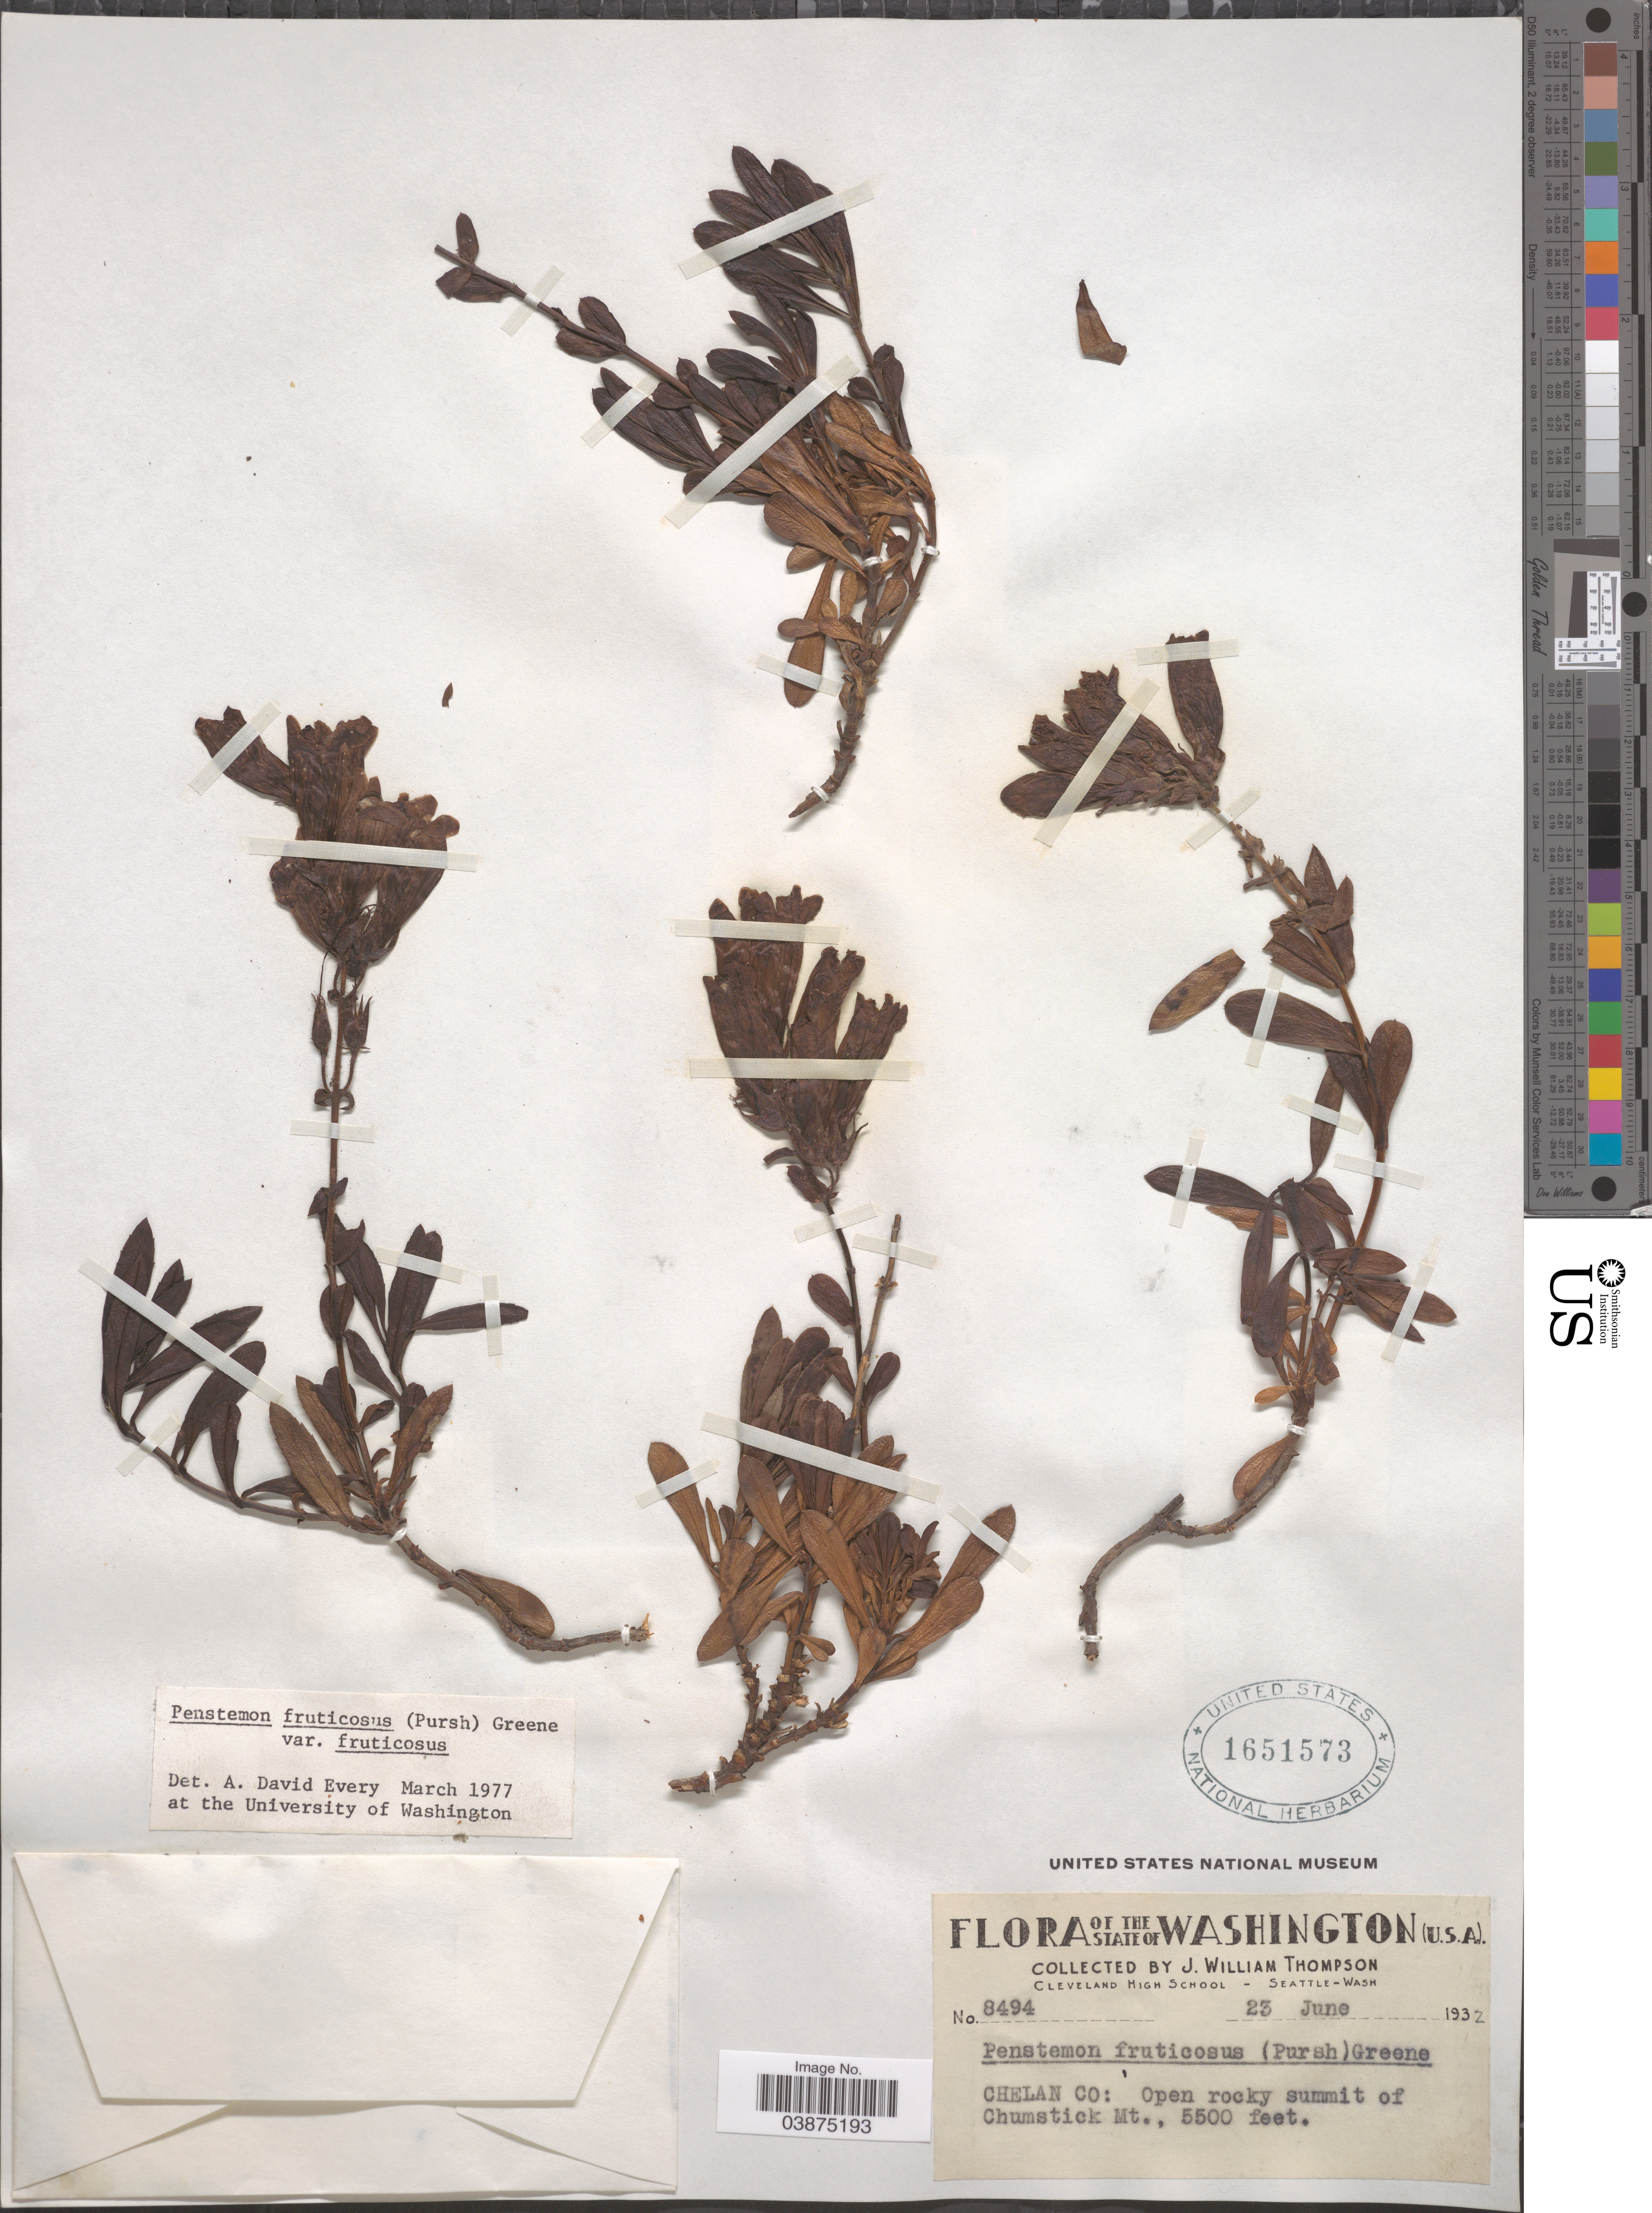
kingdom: Plantae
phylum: Tracheophyta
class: Magnoliopsida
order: Lamiales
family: Plantaginaceae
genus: Penstemon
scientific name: Penstemon fruticosus var. fruticosus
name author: (Pursh) Greene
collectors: J. W. Thompson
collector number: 8494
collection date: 1932-06-23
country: United States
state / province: Washington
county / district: Chelan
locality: Chelan Co: summit of Chumstick Mt.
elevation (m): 1676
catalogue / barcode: US 1651573